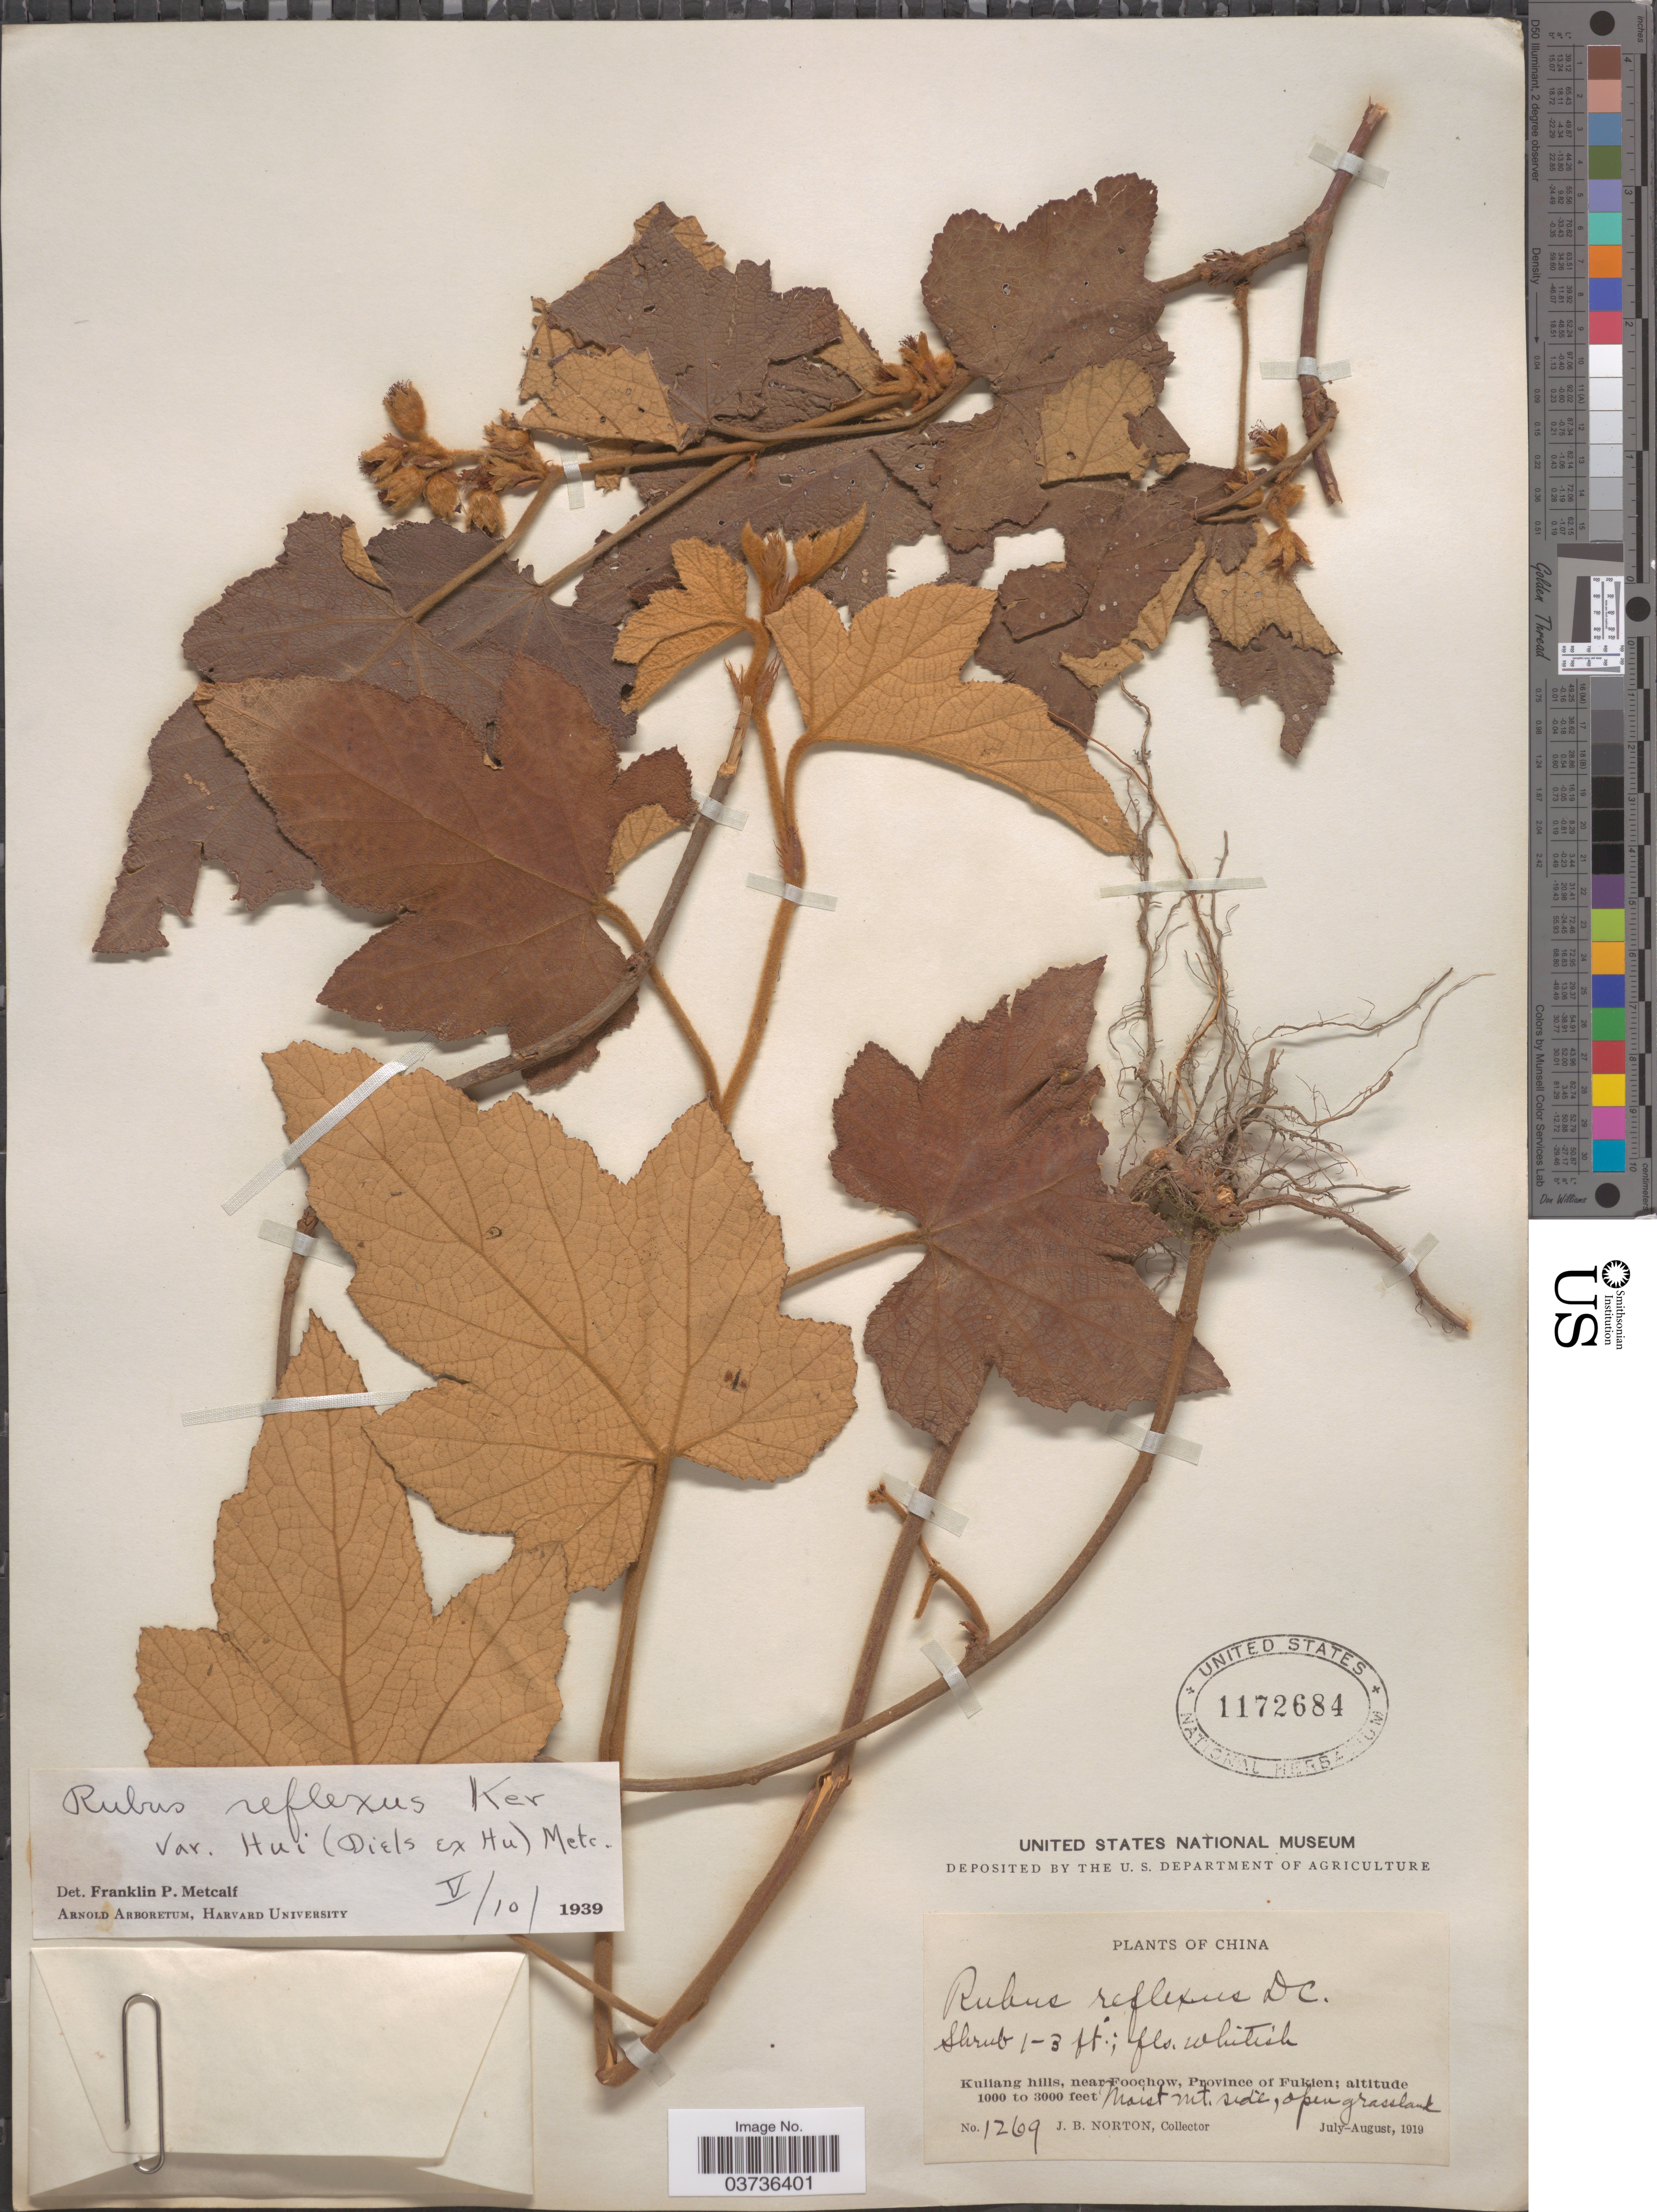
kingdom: Plantae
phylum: Tracheophyta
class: Magnoliopsida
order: Rosales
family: Rosaceae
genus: Rubus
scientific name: Rubus reflexus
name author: Ker Gawl.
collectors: J. B. Norton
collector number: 1269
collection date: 1919-07/1919-08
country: China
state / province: Fujian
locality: Kuliang hills, near Foochow, Province of Fukien.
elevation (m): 305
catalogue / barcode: US 1172684